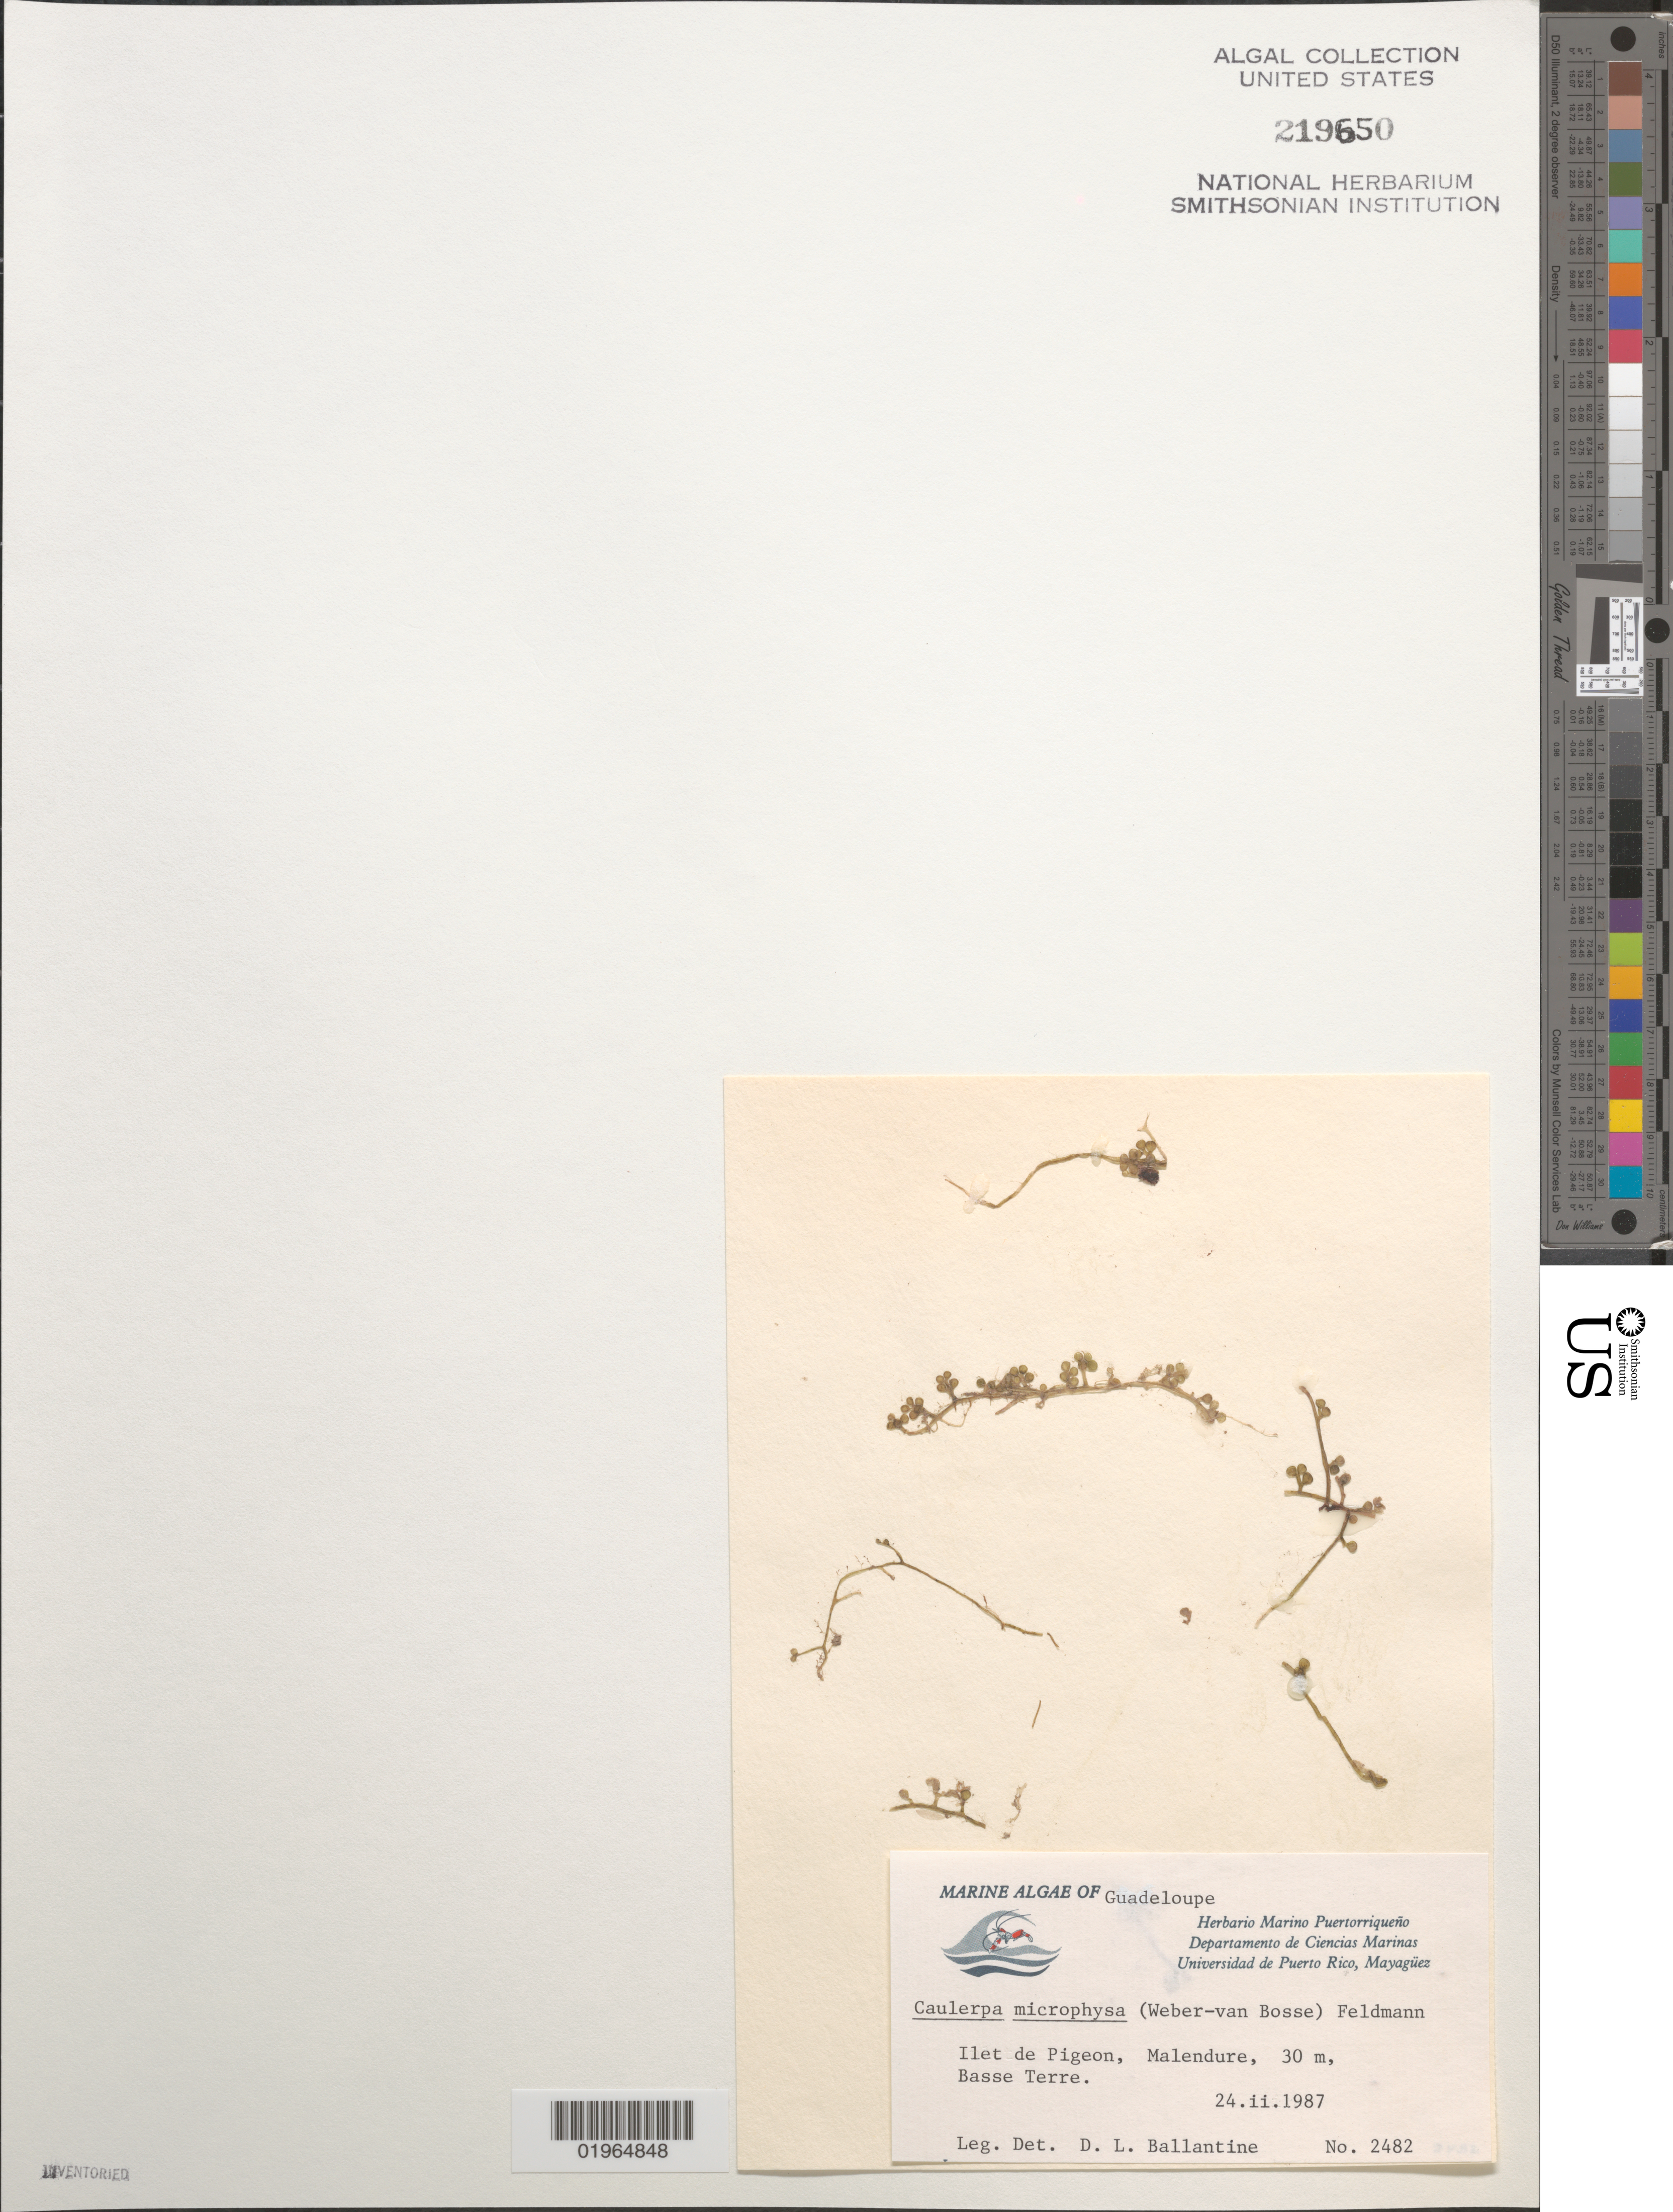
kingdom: Plantae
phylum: Chlorophyta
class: Ulvophyceae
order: Bryopsidales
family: Caulerpaceae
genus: Caulerpa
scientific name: Caulerpa microphysa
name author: (Weber Bosse) Feldmann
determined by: Ballantine, D. L.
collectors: D.L. Ballantine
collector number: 2482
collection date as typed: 24 Feb 1987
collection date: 1987-02-24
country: Guadeloupe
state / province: Basse Terre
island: Basse Terre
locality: Malendure, Ilet de Pigeon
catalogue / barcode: US 219650